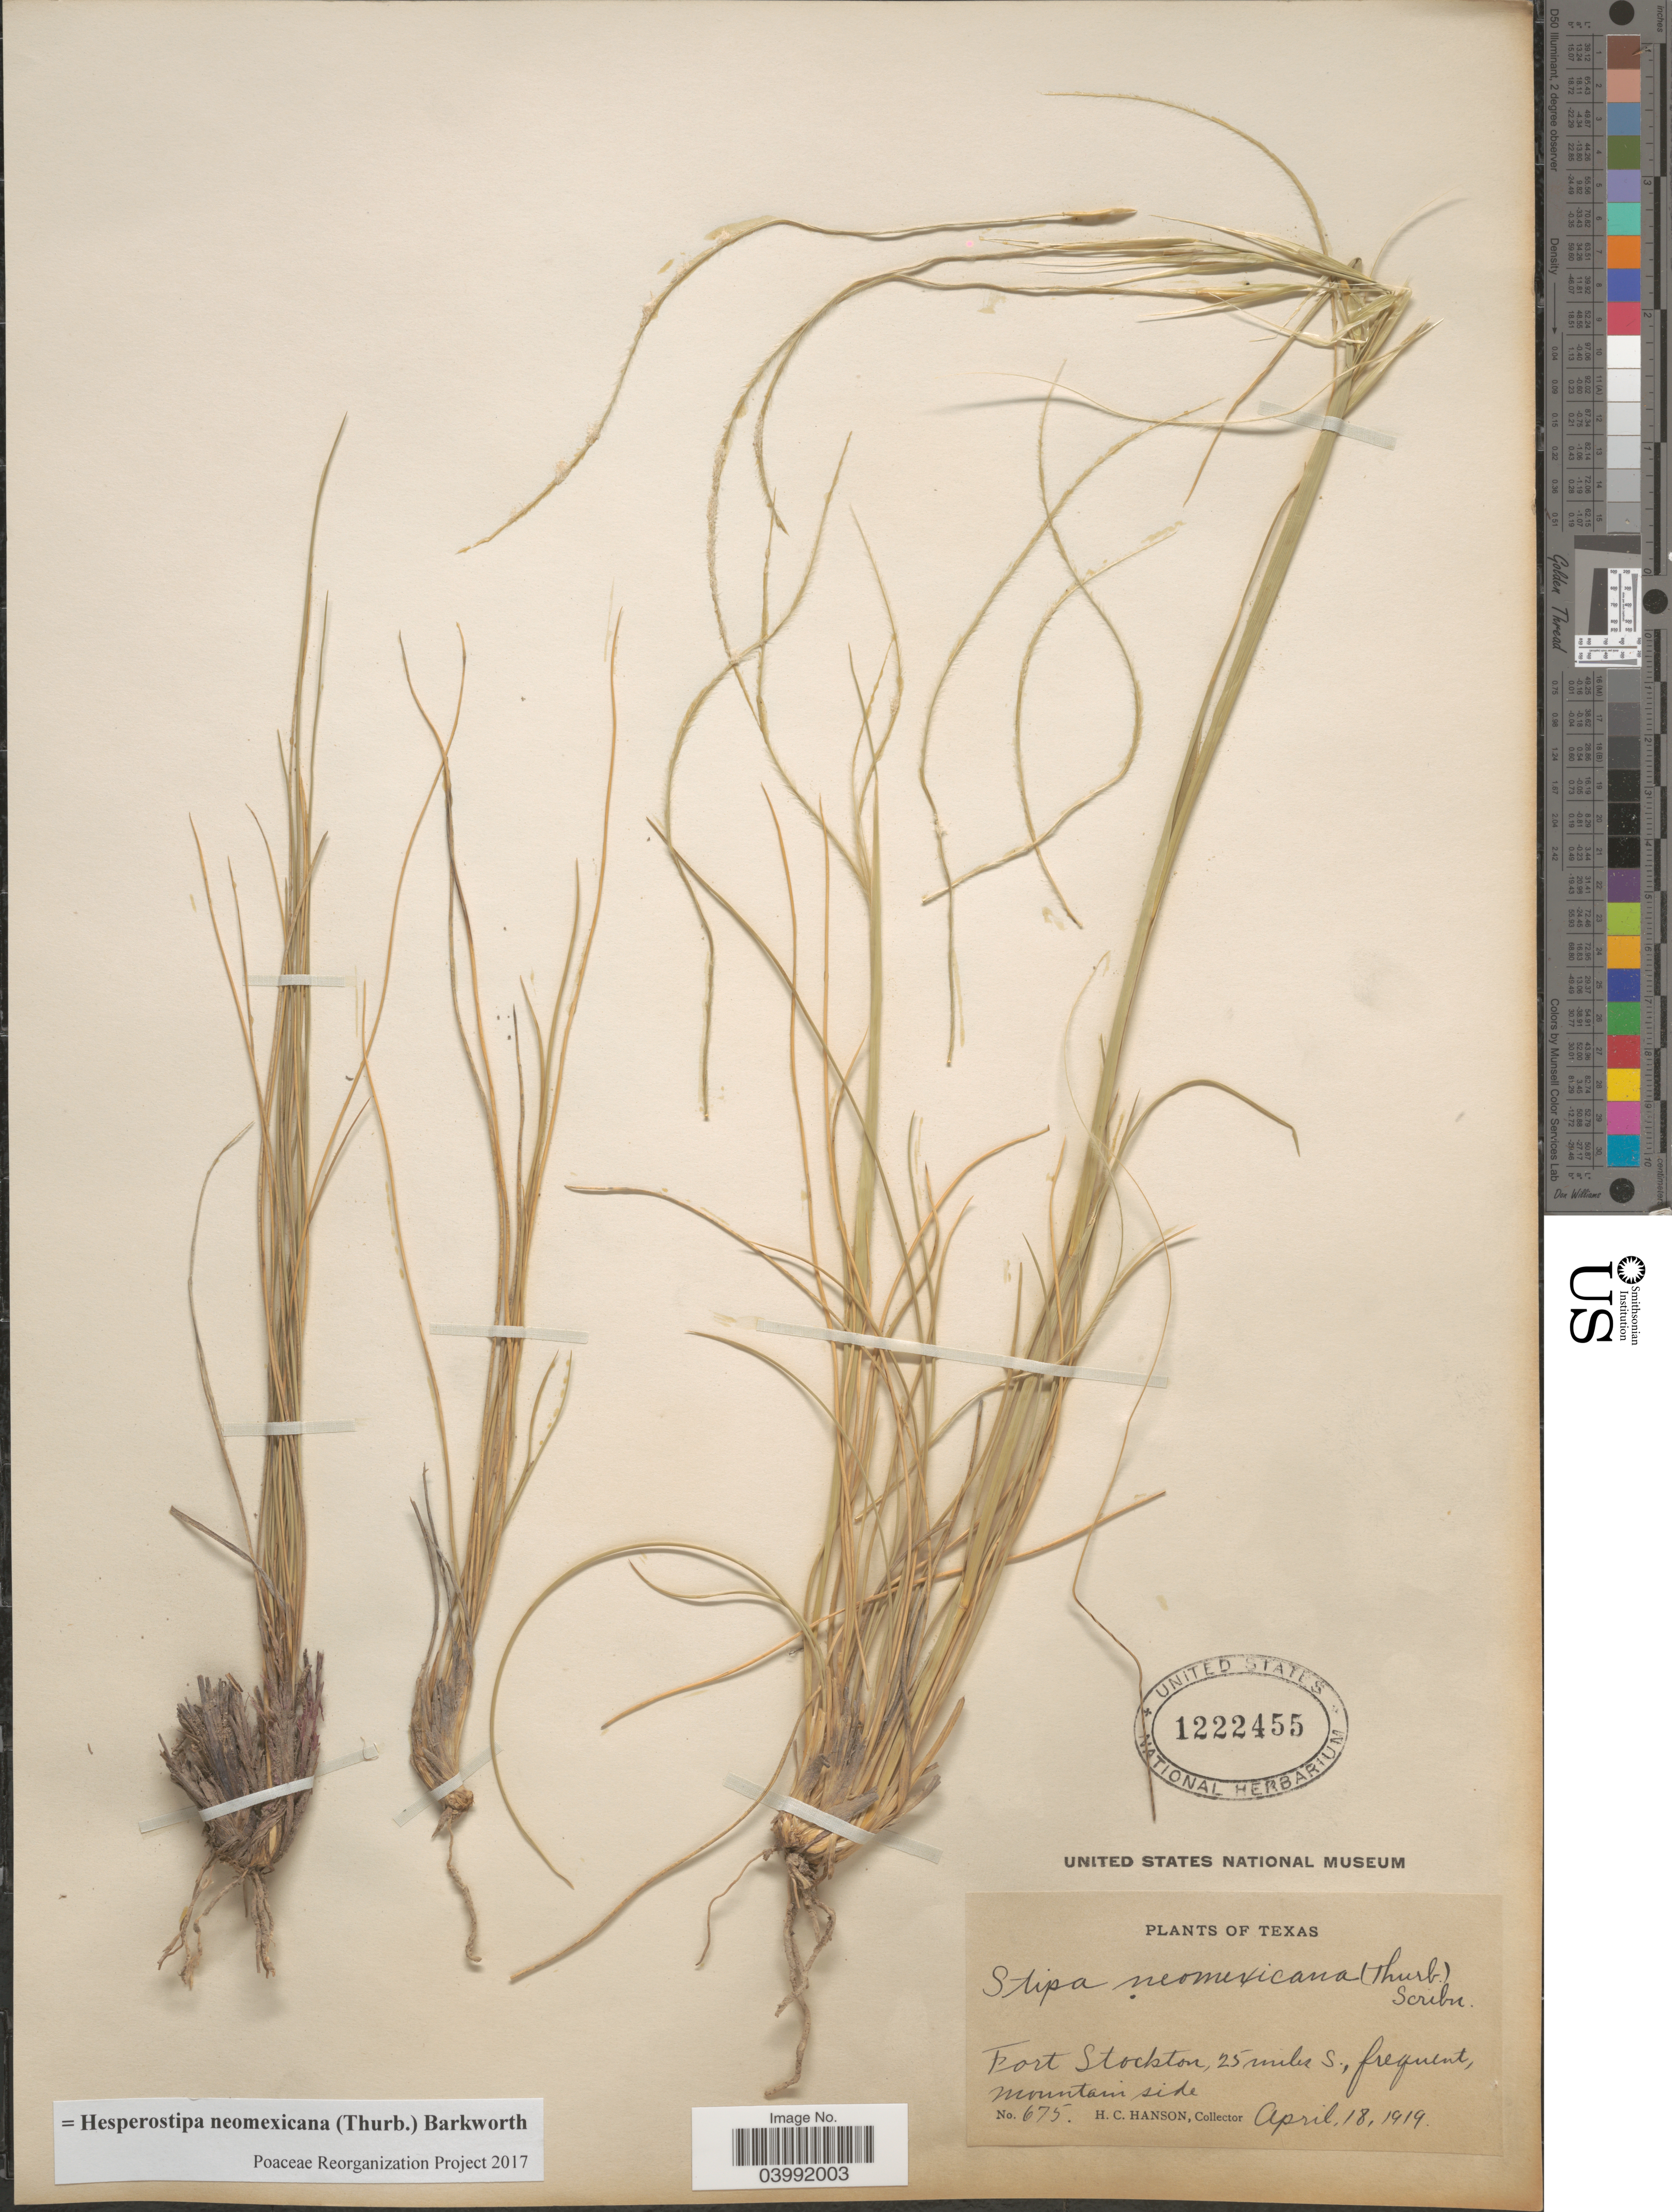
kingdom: Plantae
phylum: Tracheophyta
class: Liliopsida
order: Poales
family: Poaceae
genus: Hesperostipa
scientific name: Hesperostipa neomexicana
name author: (Thurb.) Barkworth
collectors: H. Hanson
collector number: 675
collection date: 1919-04-18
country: United States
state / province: Texas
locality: Fort Stockton, 25 miles S.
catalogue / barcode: US 1222455